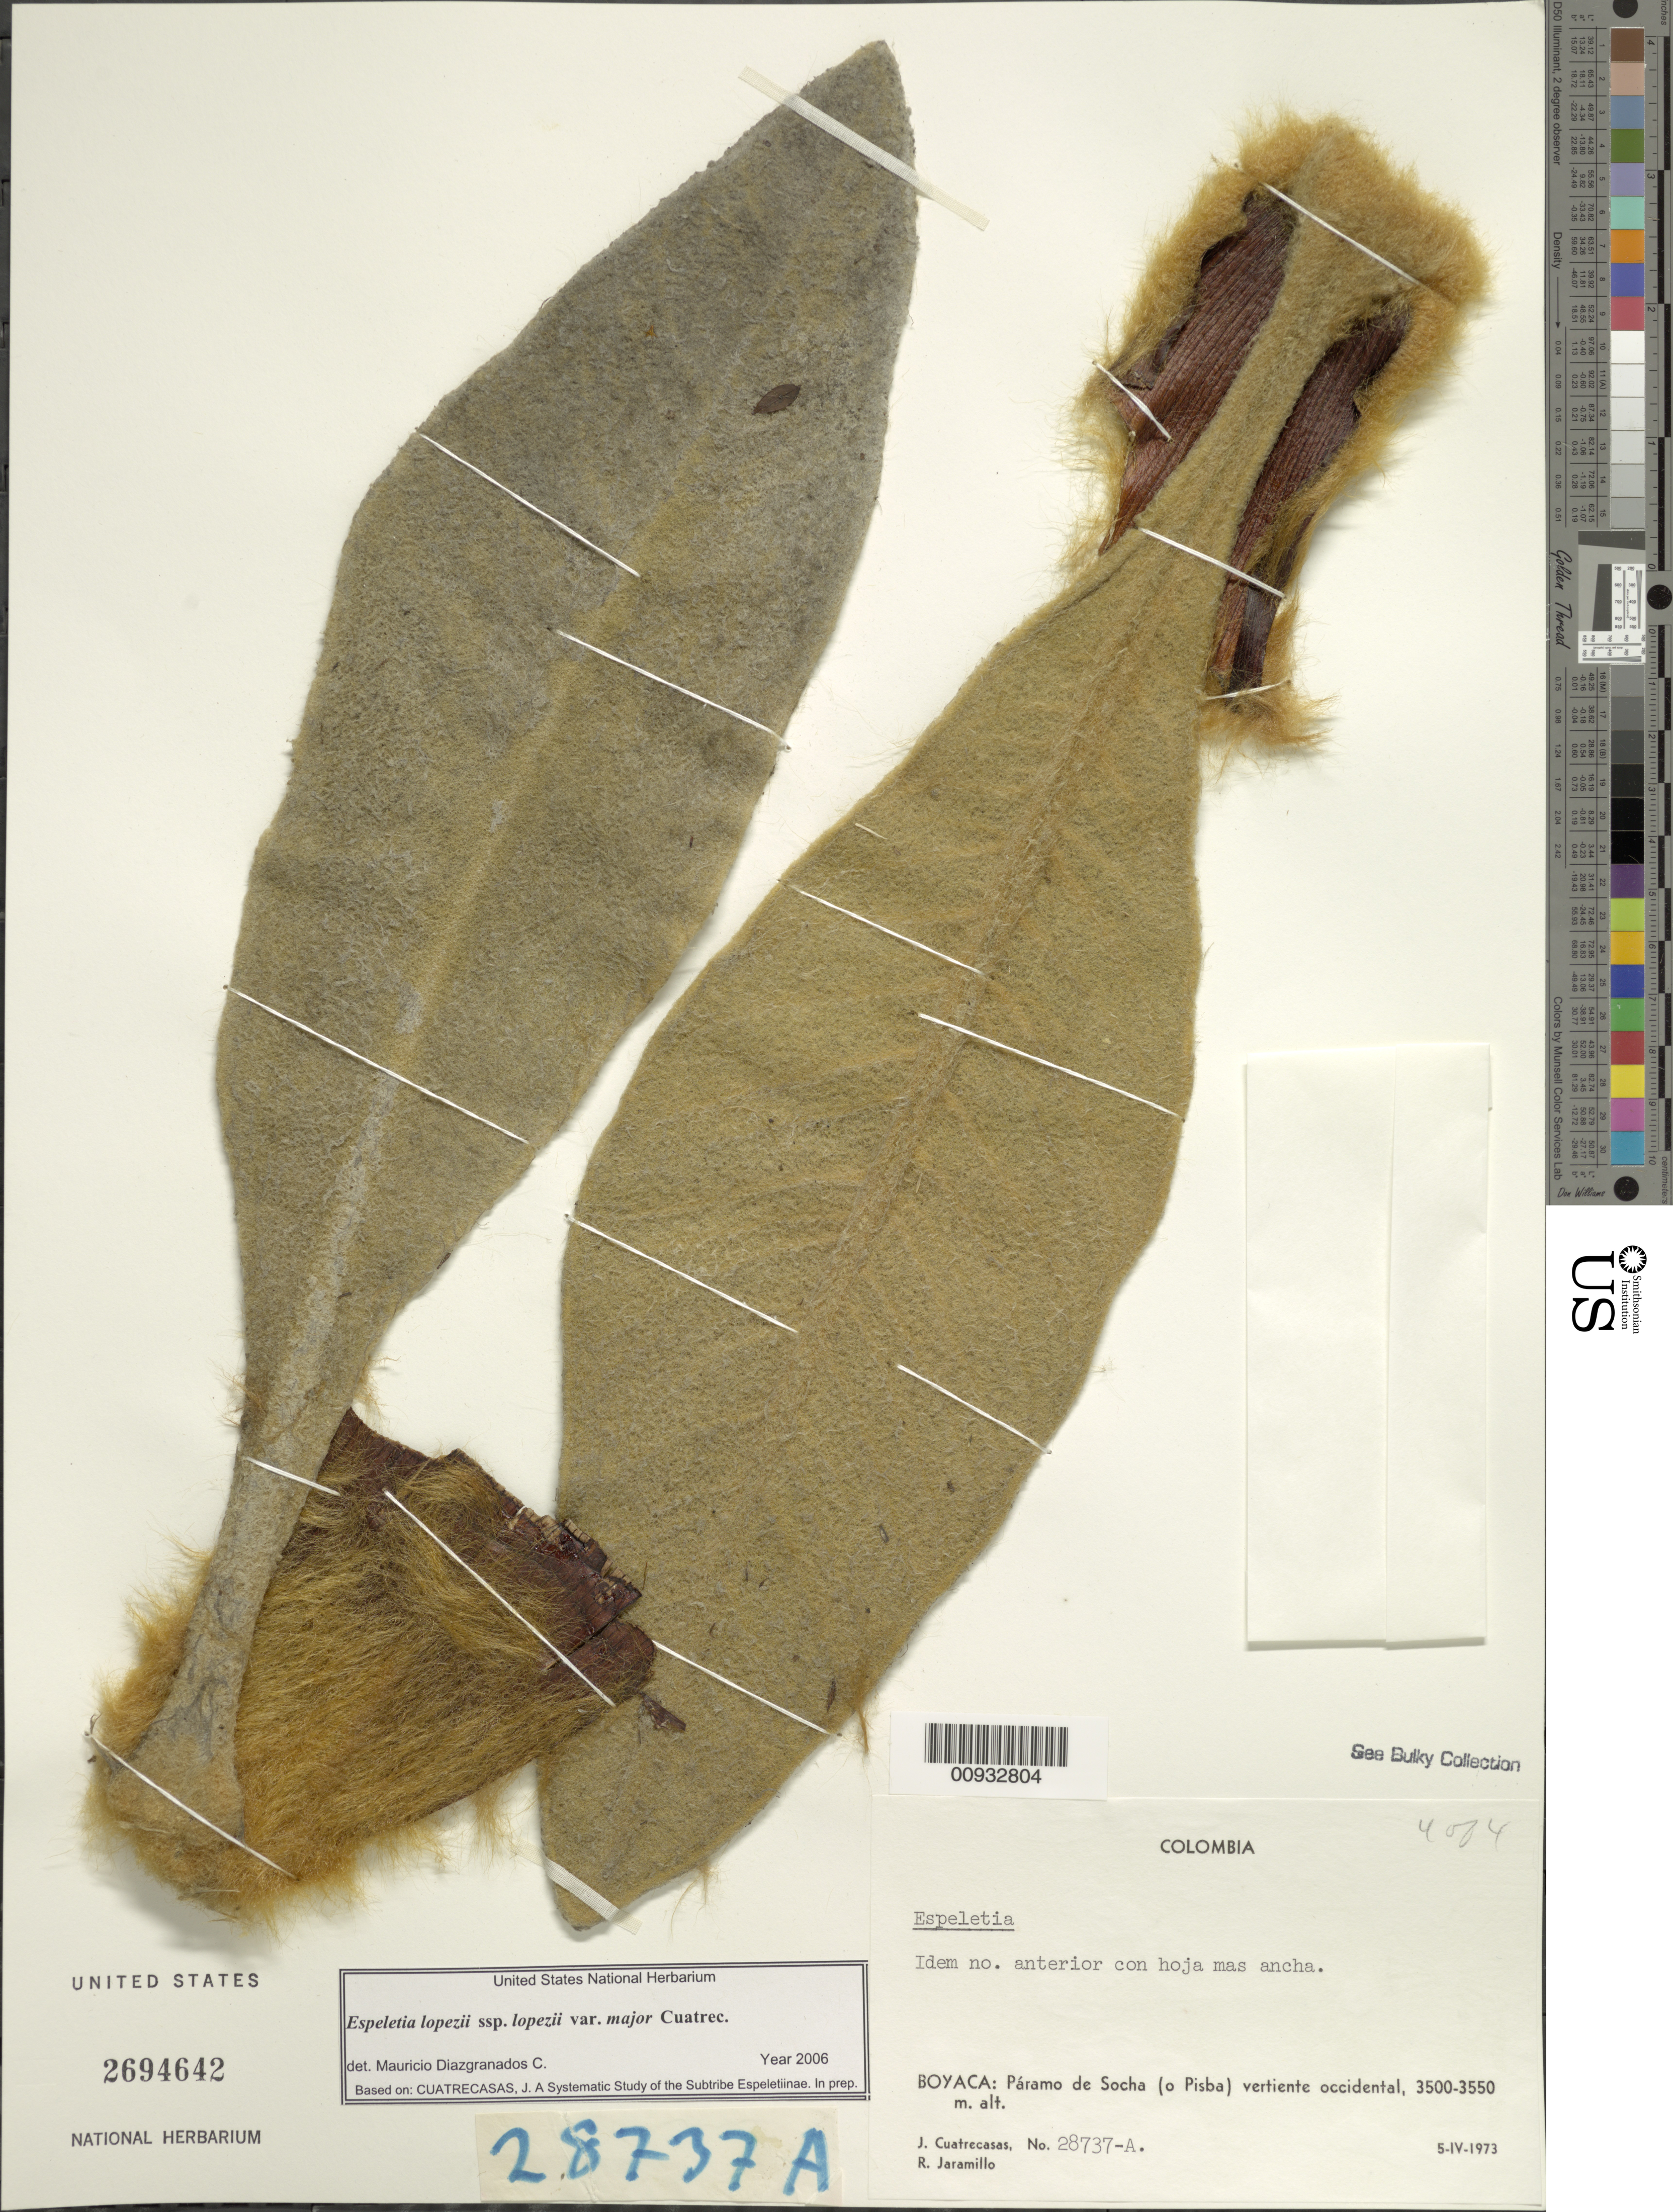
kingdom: Plantae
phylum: Tracheophyta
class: Magnoliopsida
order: Asterales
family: Asteraceae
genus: Espeletia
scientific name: Espeletia lopezii var. major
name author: Cuatrec.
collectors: J. Cuatrecasas & R. Jaramillo M.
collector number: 28737-A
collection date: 1973-04-05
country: Colombia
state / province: Boyacá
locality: Paramo de Socha (o Pisba) vertiente occidental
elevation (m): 3500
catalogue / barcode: US 2694642